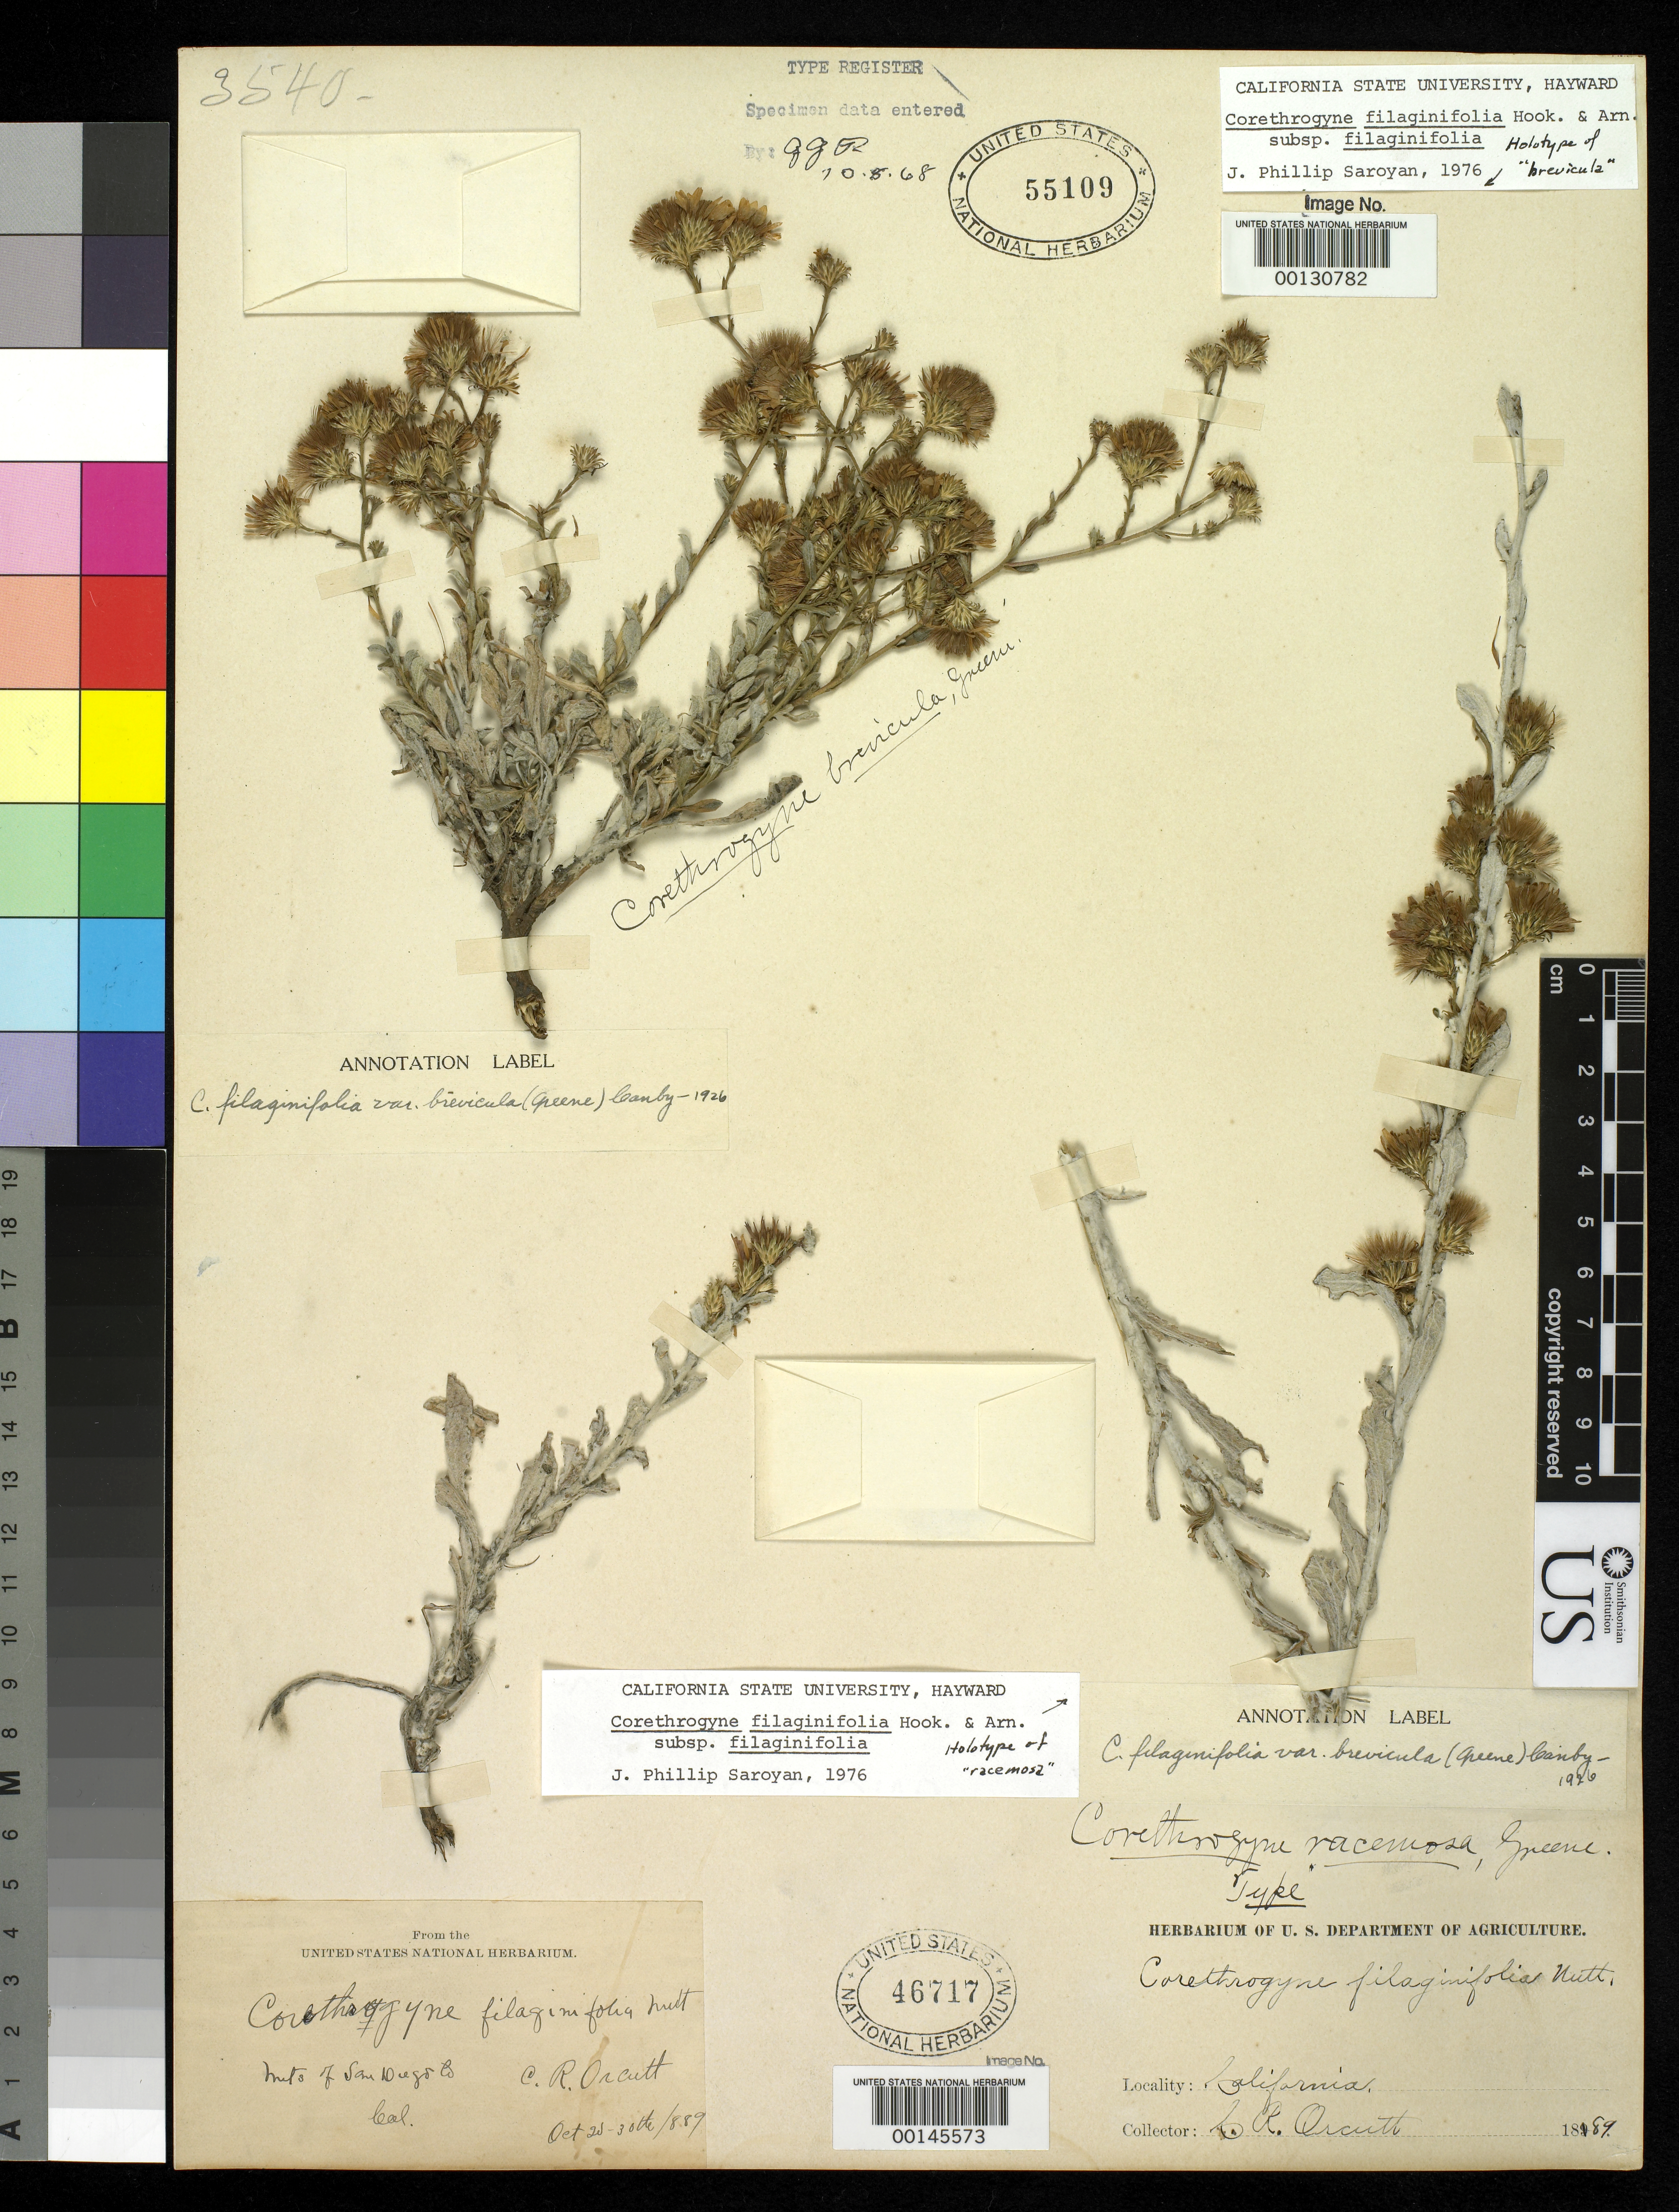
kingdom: Plantae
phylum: Tracheophyta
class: Magnoliopsida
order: Asterales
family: Asteraceae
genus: Corethrogyne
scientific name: Corethrogyne racemosa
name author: Greene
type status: Holotype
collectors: C. R. Orcutt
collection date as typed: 25 Oct 1889 to 30 Oct 1889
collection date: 1889-10-25/1889-10-30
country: United States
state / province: California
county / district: San Diego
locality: Mountains.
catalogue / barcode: US 46717